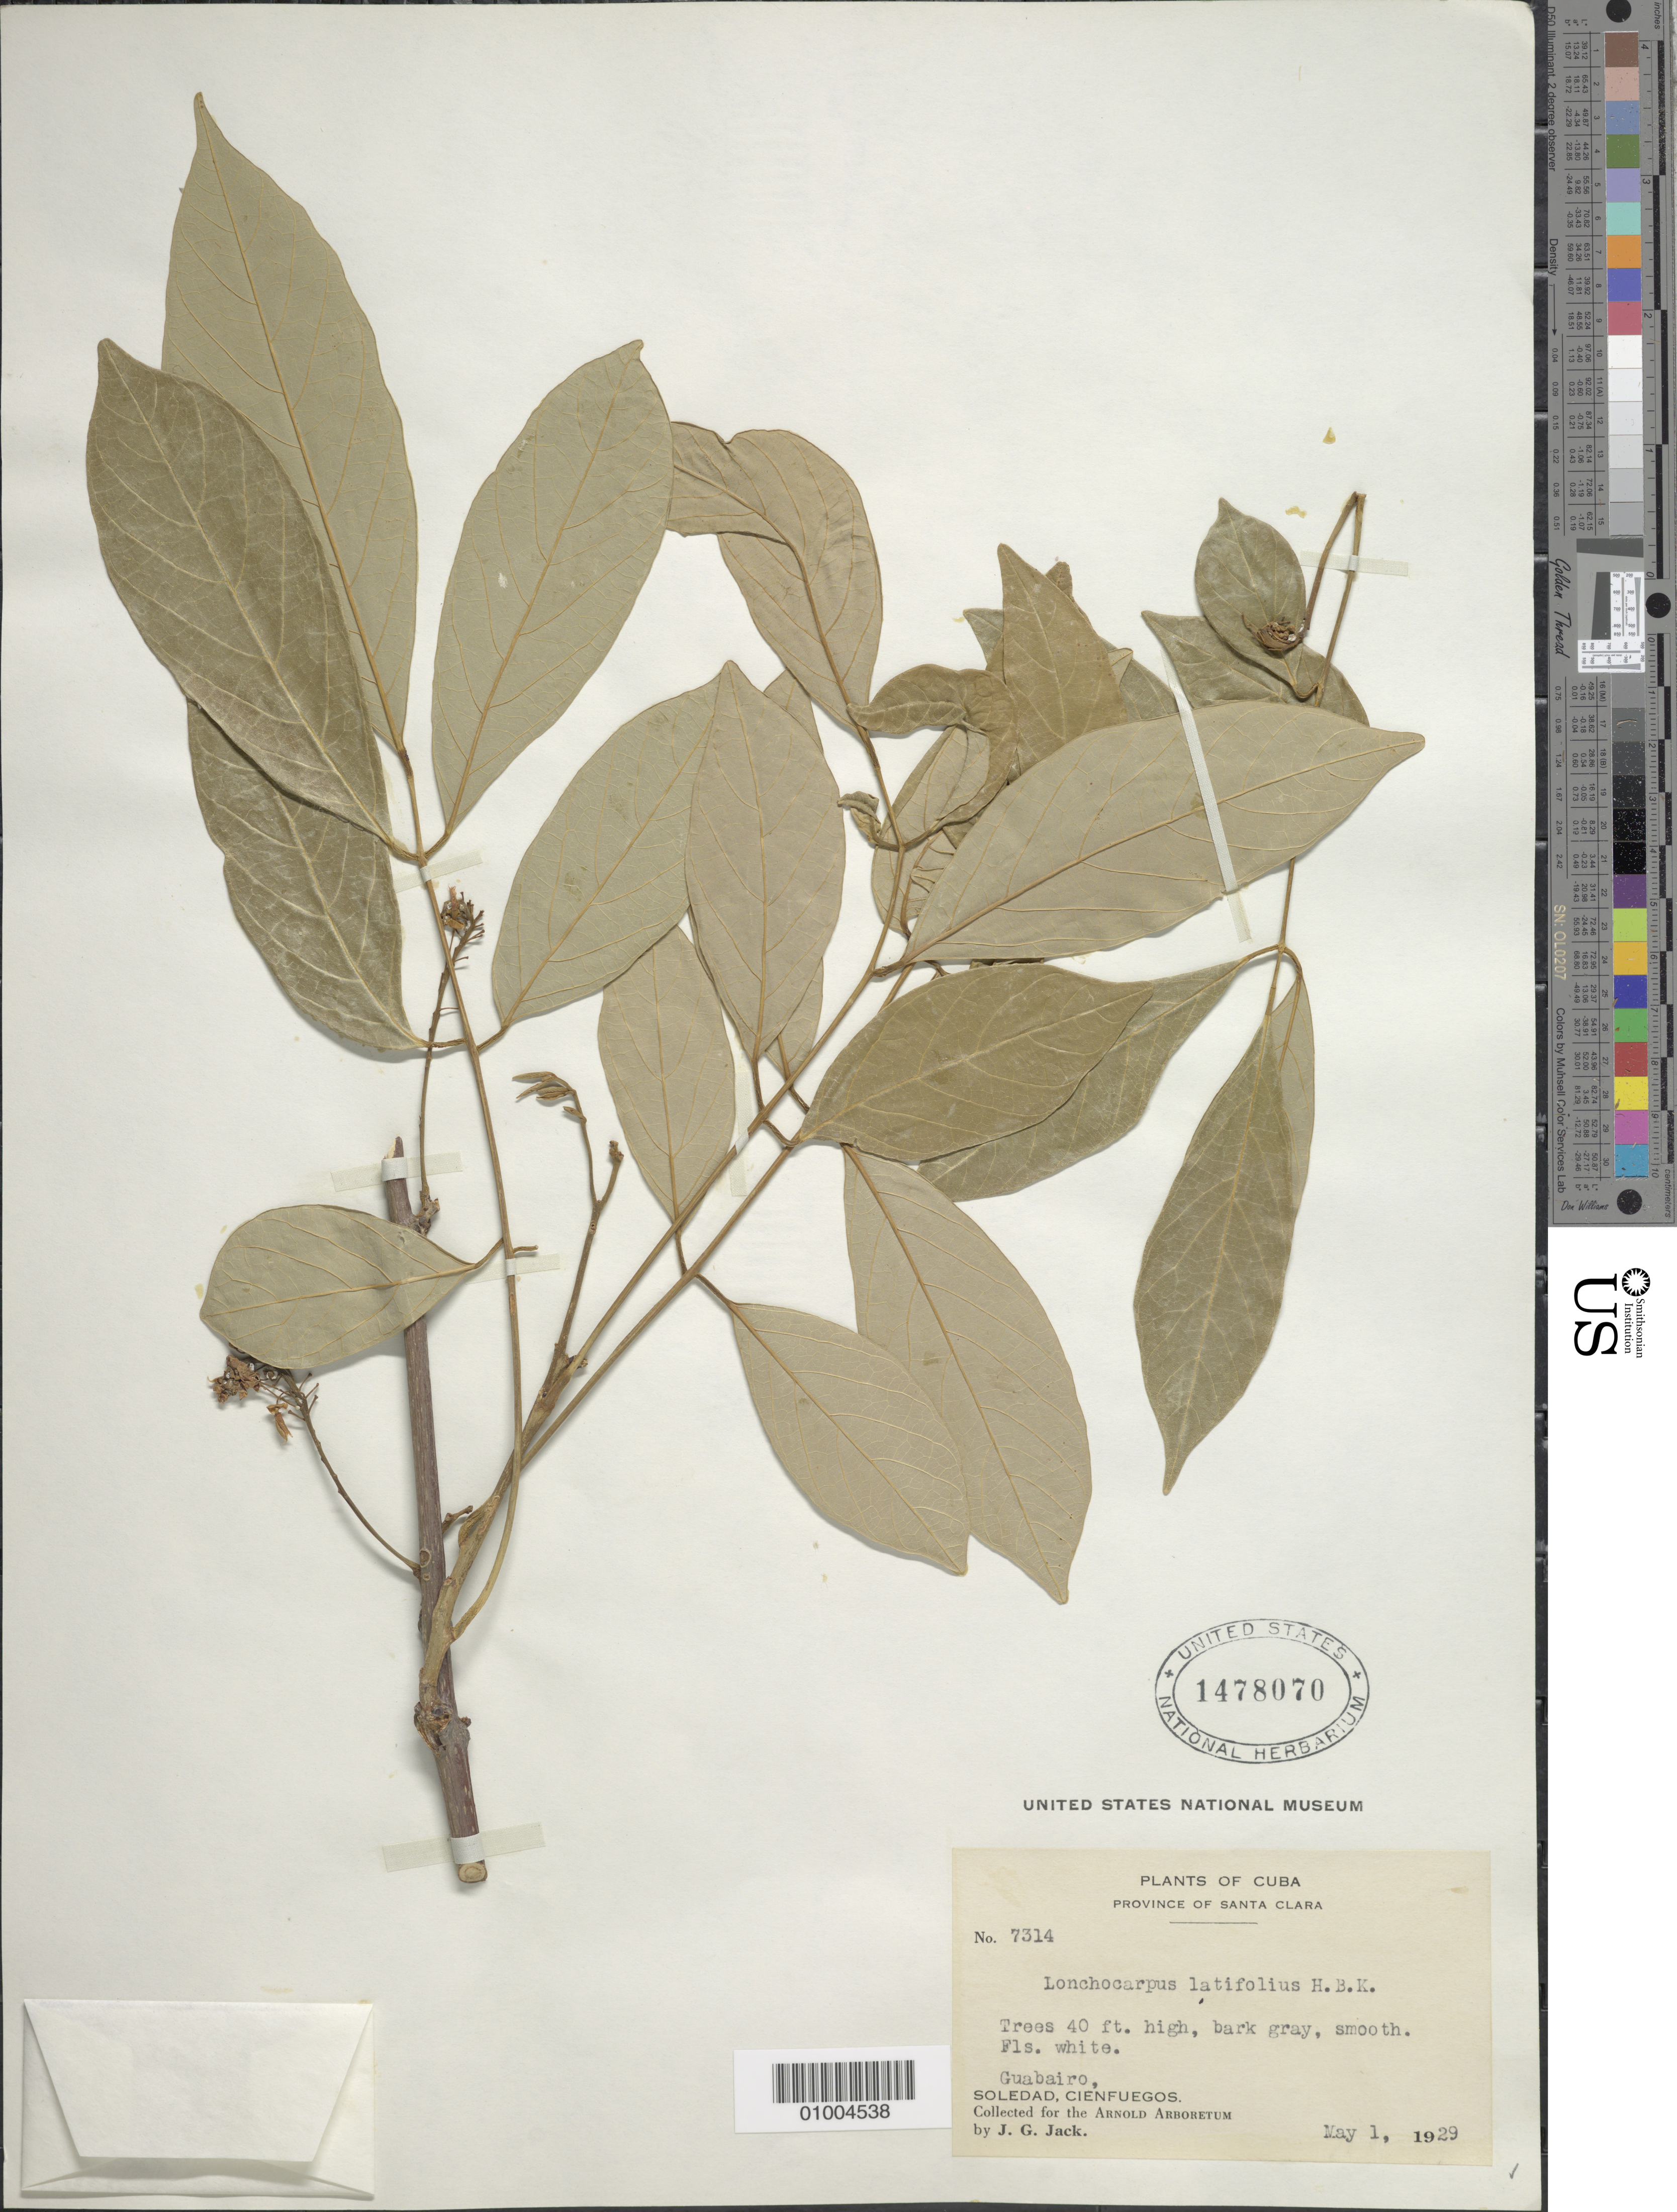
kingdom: Plantae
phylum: Tracheophyta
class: Magnoliopsida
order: Fabales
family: Fabaceae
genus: Lonchocarpus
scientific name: Lonchocarpus heptaphyllus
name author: (Poir.) DC.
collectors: J. G. Jack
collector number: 7314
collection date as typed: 01 May 1929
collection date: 1929-05-01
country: Cuba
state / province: Cienfuegos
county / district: Santa Clara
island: Cuba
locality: Guabairo, Soledad, Cienfuegos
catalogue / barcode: US 1478070